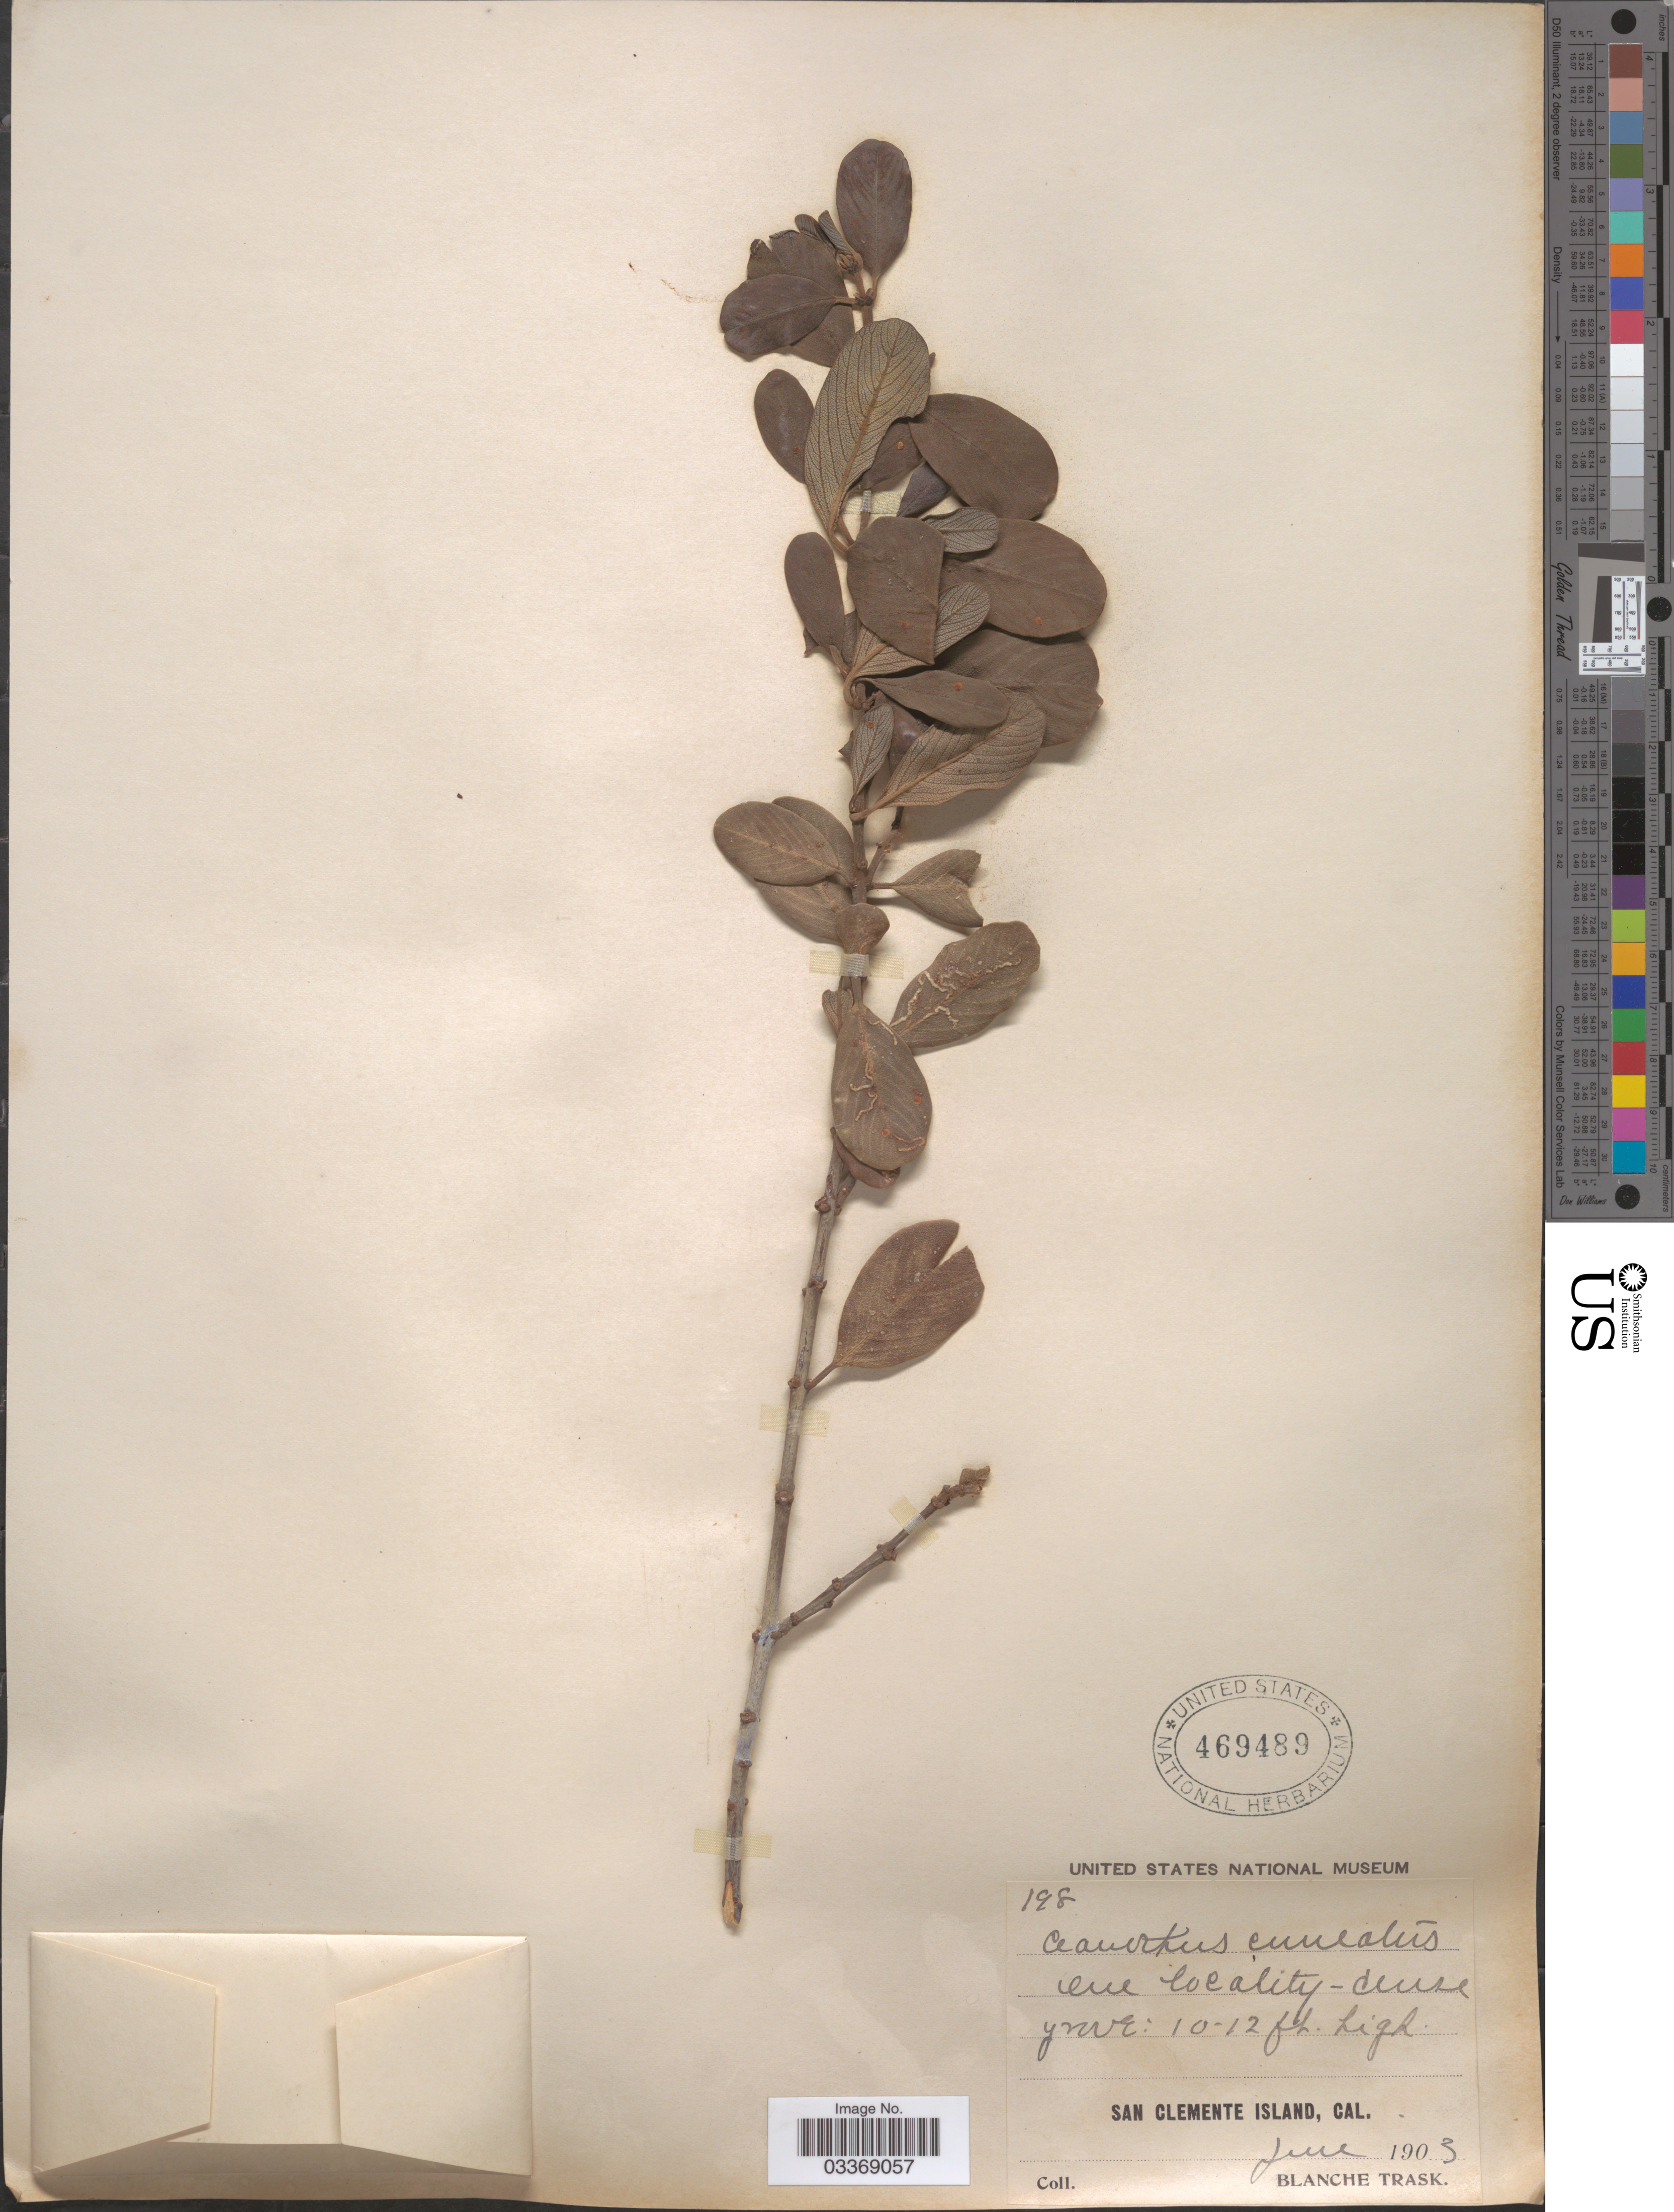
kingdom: Plantae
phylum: Tracheophyta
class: Magnoliopsida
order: Rosales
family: Rhamnaceae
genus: Ceanothus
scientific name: Ceanothus cuneatus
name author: (Hook.) Nutt.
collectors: B. Trask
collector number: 198?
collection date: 1903-06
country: United States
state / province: California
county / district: Los Angeles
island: San Clemente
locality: San Clemente Island.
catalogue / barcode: US 469489